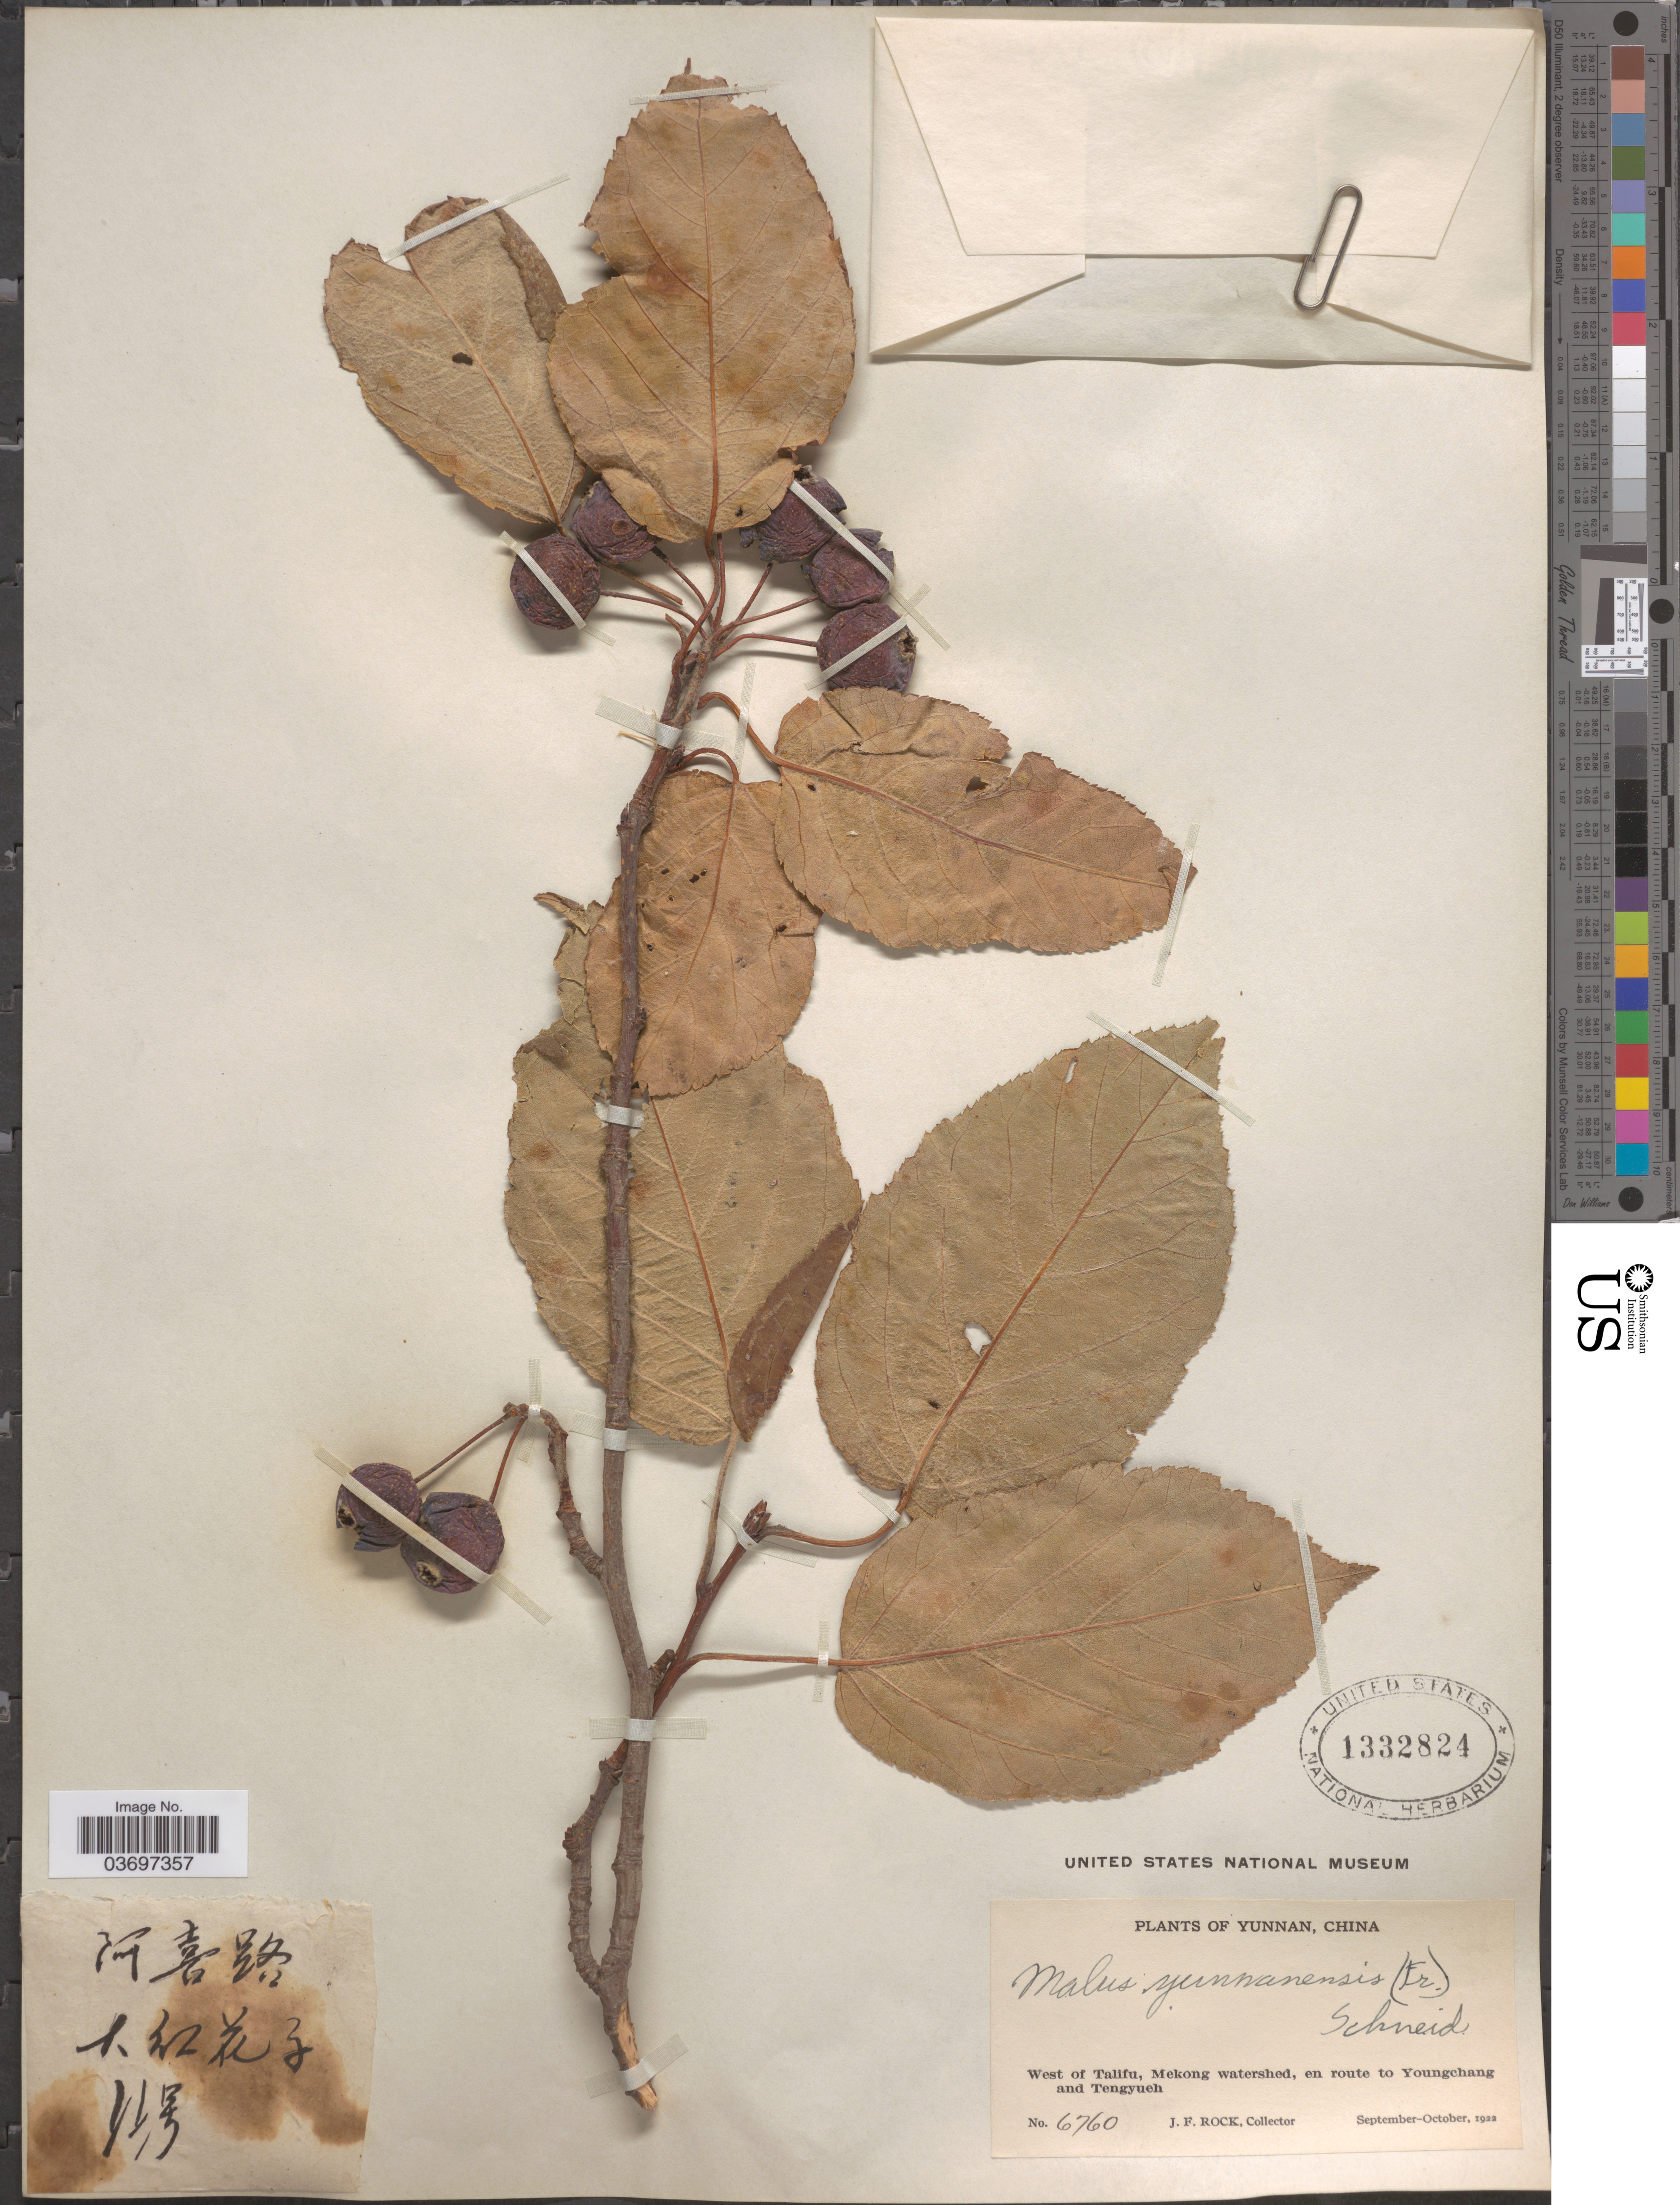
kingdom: Plantae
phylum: Tracheophyta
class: Magnoliopsida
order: Rosales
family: Rosaceae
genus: Malus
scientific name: Malus yunnanensis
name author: (Franch.) C.K. Schneid.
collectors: J. Rock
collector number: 6760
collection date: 1922-09/1922-10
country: China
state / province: Yunnan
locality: West of Talifu, Mekong watershed, en route to Youngchang and Tengyueh.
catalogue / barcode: US 1332824